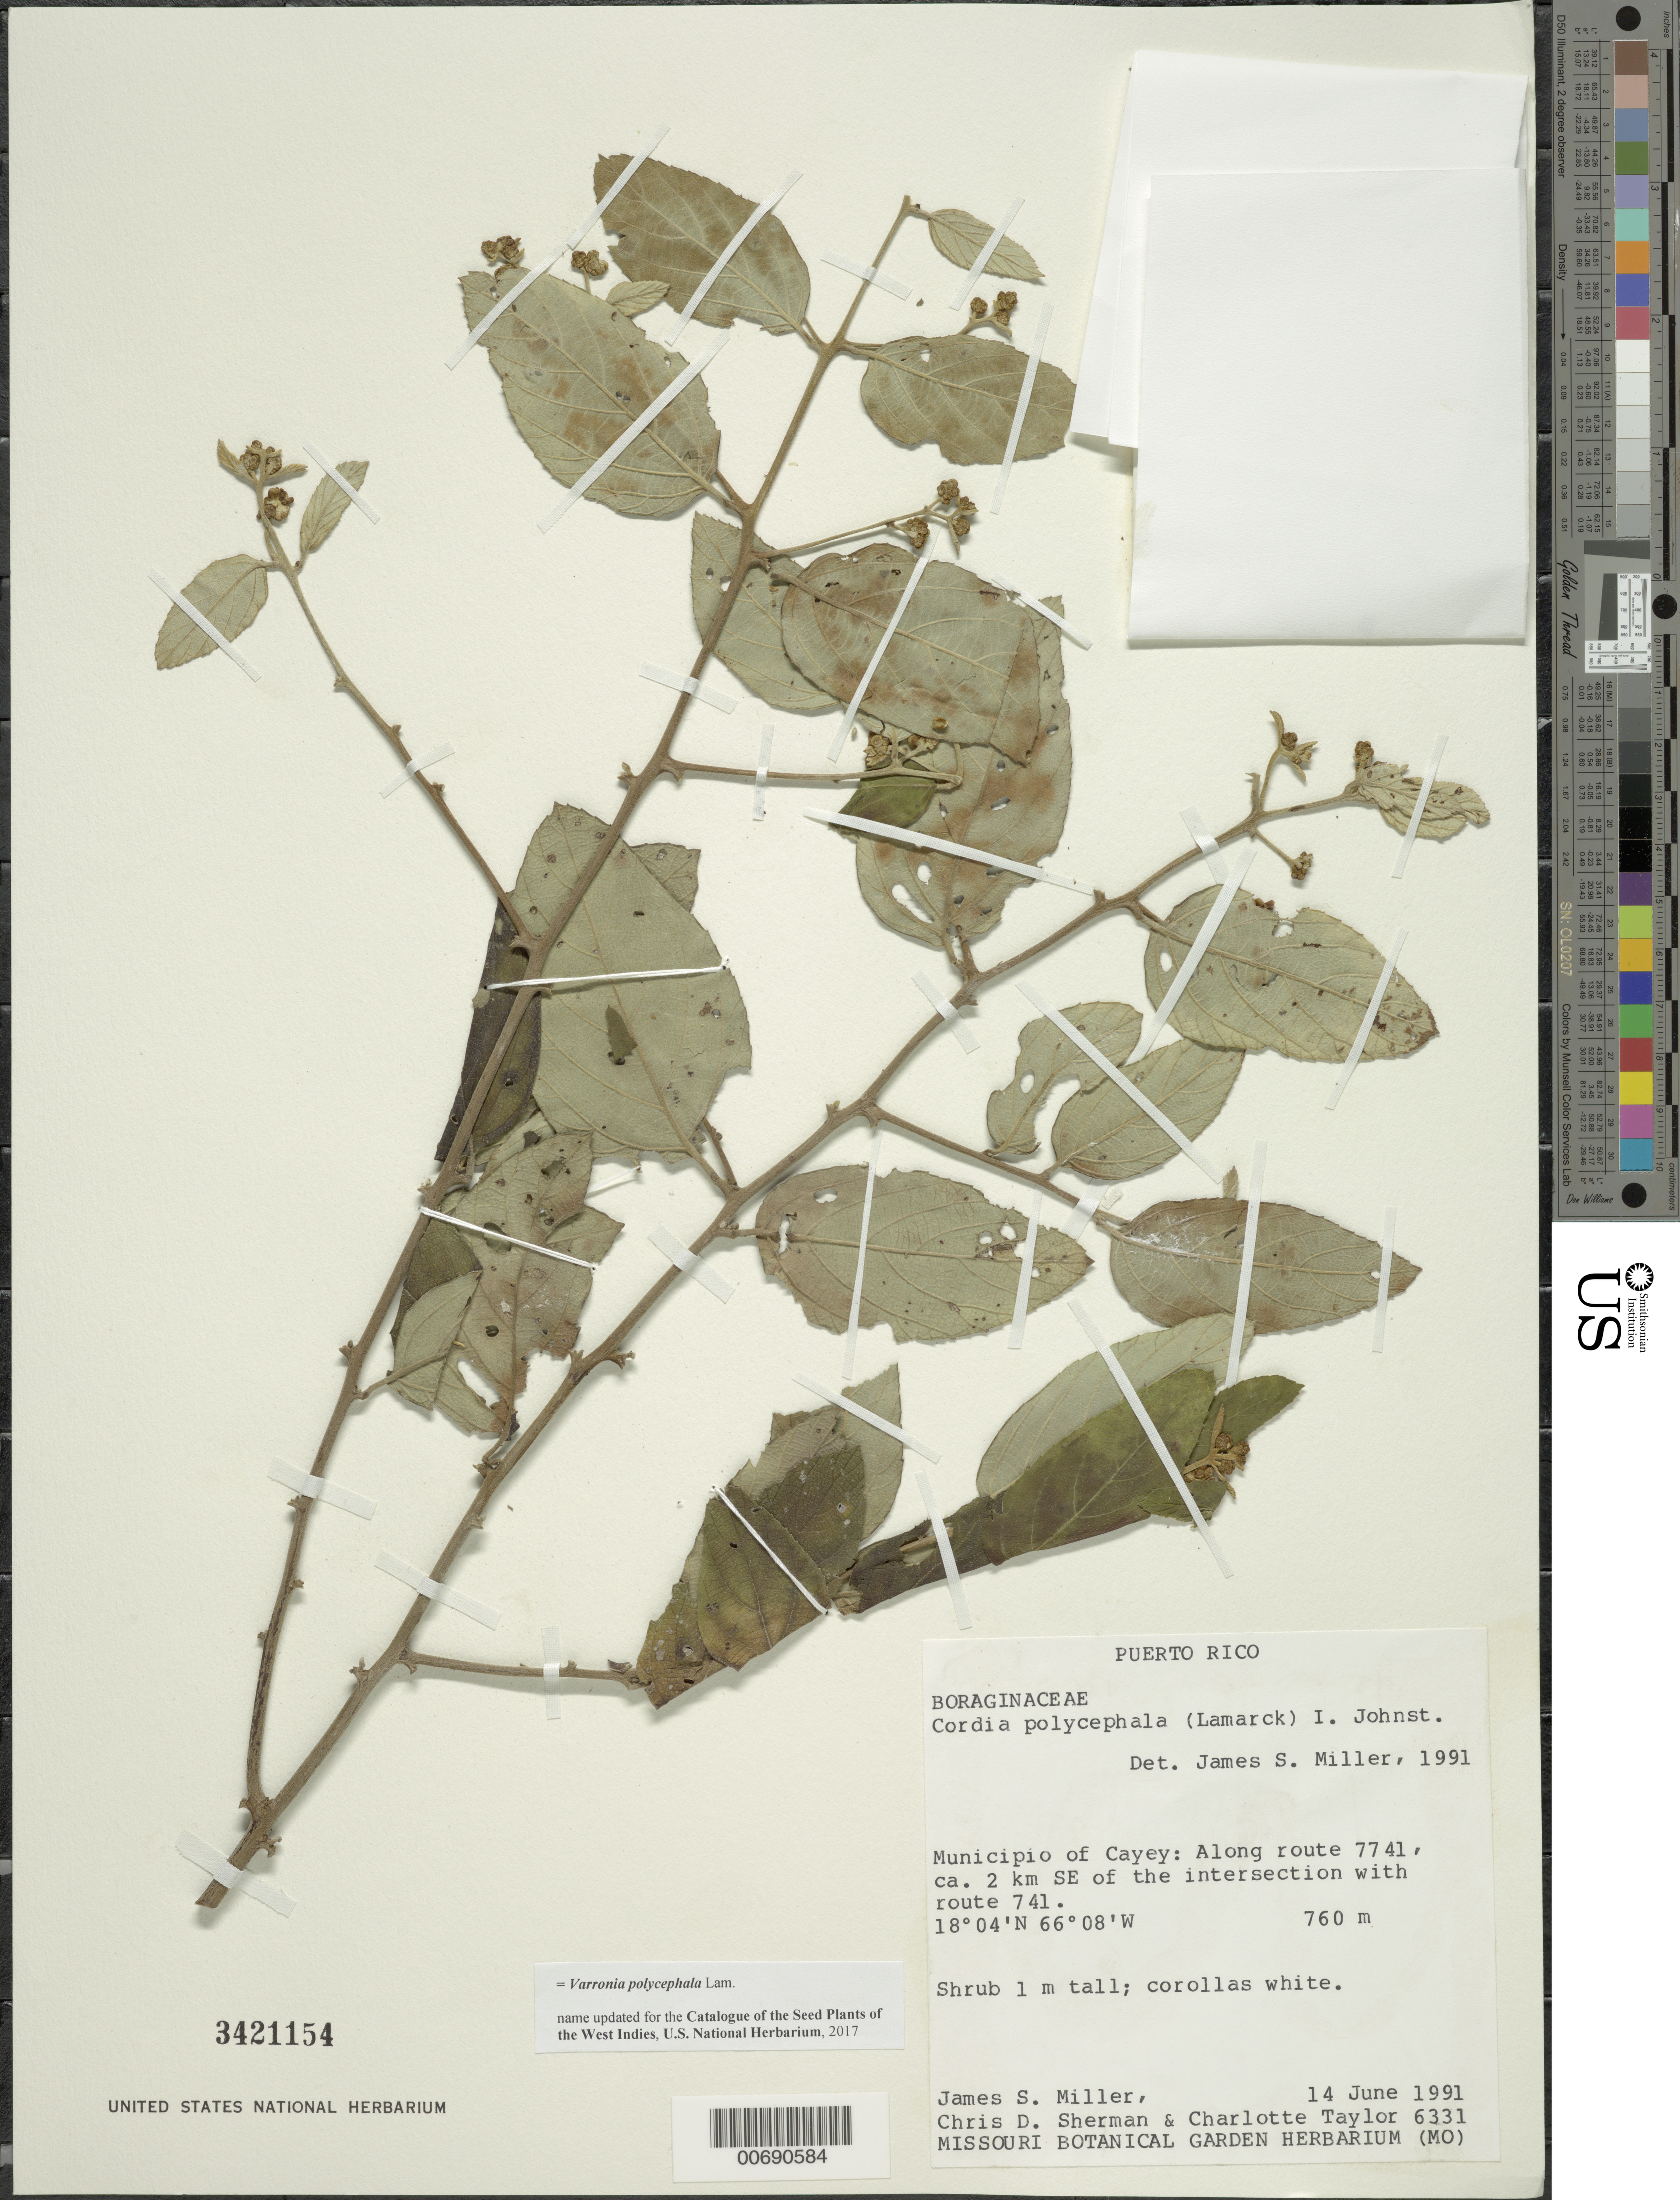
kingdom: Plantae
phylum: Tracheophyta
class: Magnoliopsida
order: Boraginales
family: Cordiaceae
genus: Varronia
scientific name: Varronia polycephala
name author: Lam.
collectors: J. S. Miller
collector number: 6331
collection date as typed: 14 Jun 1991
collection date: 1991-06-14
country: Puerto Rico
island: Greater Antilles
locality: Mun. Cayey: along Rte 7741, ca. 2 km SE of jct. With Rte 741.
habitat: Along route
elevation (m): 760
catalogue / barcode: US 3421154